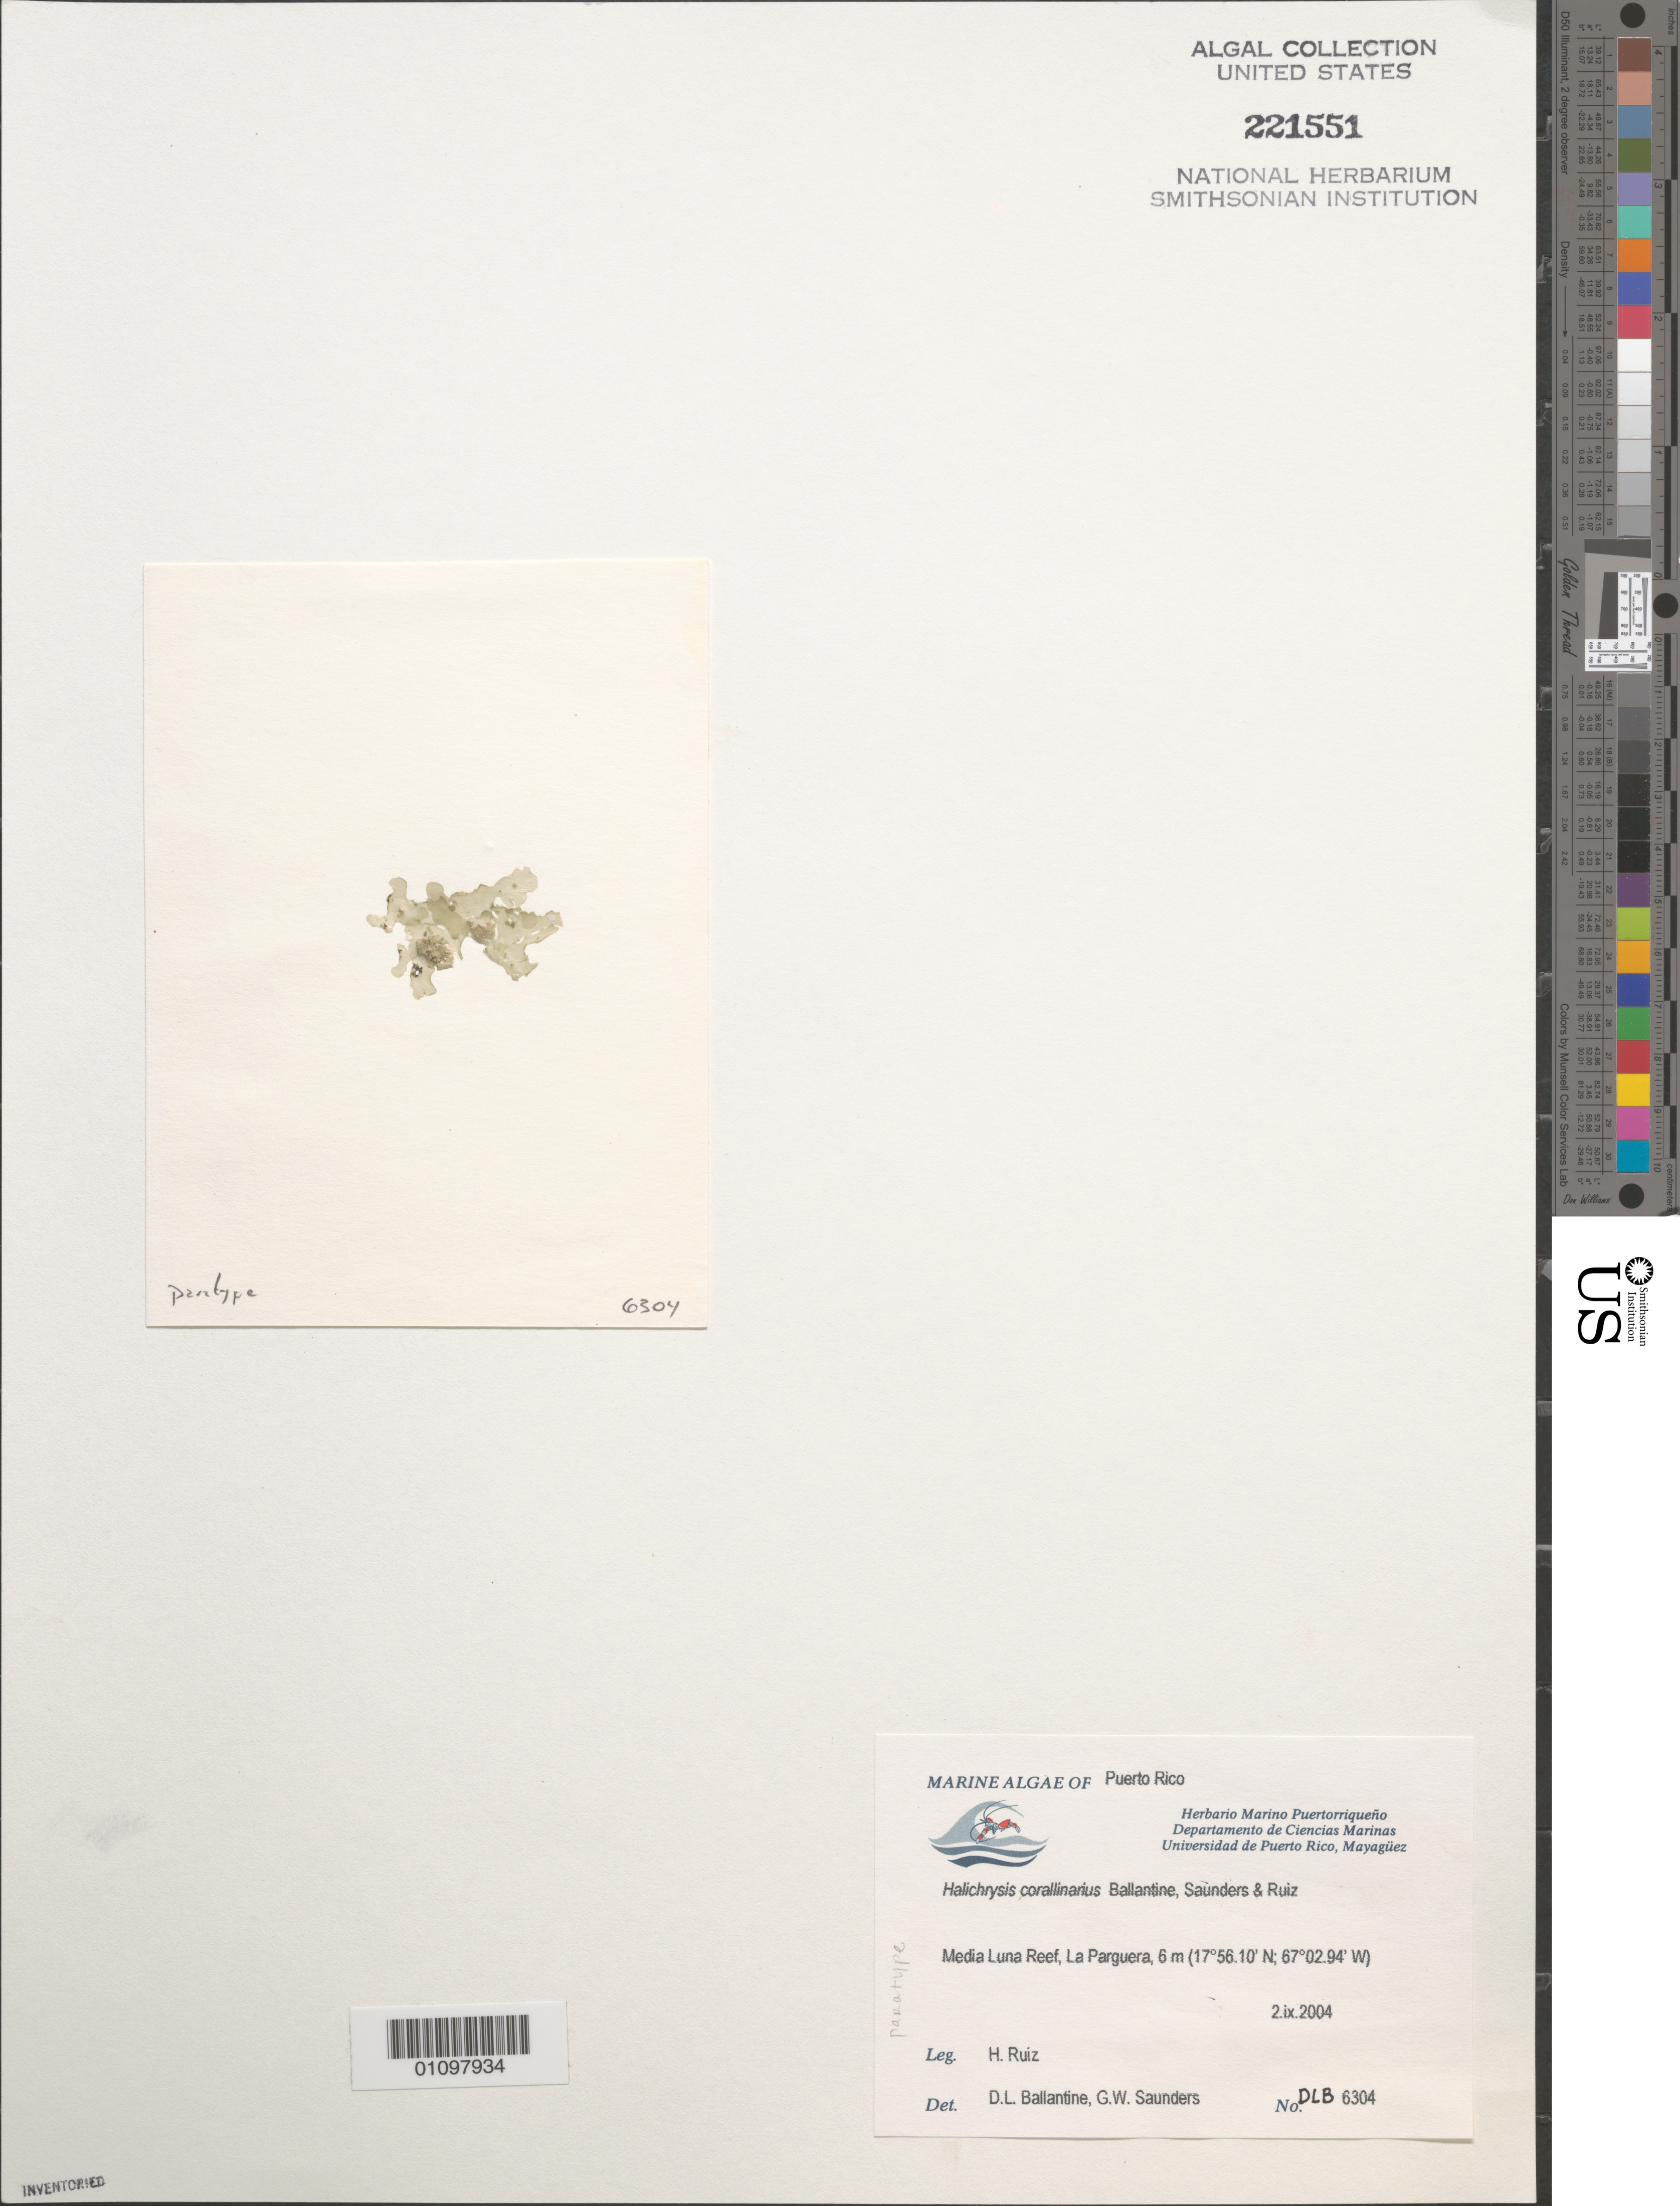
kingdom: Plantae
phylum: Rhodophyta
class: Florideophyceae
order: Rhodymeniales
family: Rhodymeniaceae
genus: Halichrysis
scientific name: Halichrysis corallinarius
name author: D.L. Ballant. et al.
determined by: Ballantine, D. L.; Saunders, G. W.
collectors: H. Ruiz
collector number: DLB 6304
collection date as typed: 02 Sep 2004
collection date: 2004-09-02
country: Puerto Rico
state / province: Lajas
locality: Media Luna Reef, La Parguera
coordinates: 17 56.10'N, 67 02.94'W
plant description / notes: Paratype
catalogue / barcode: US 221551